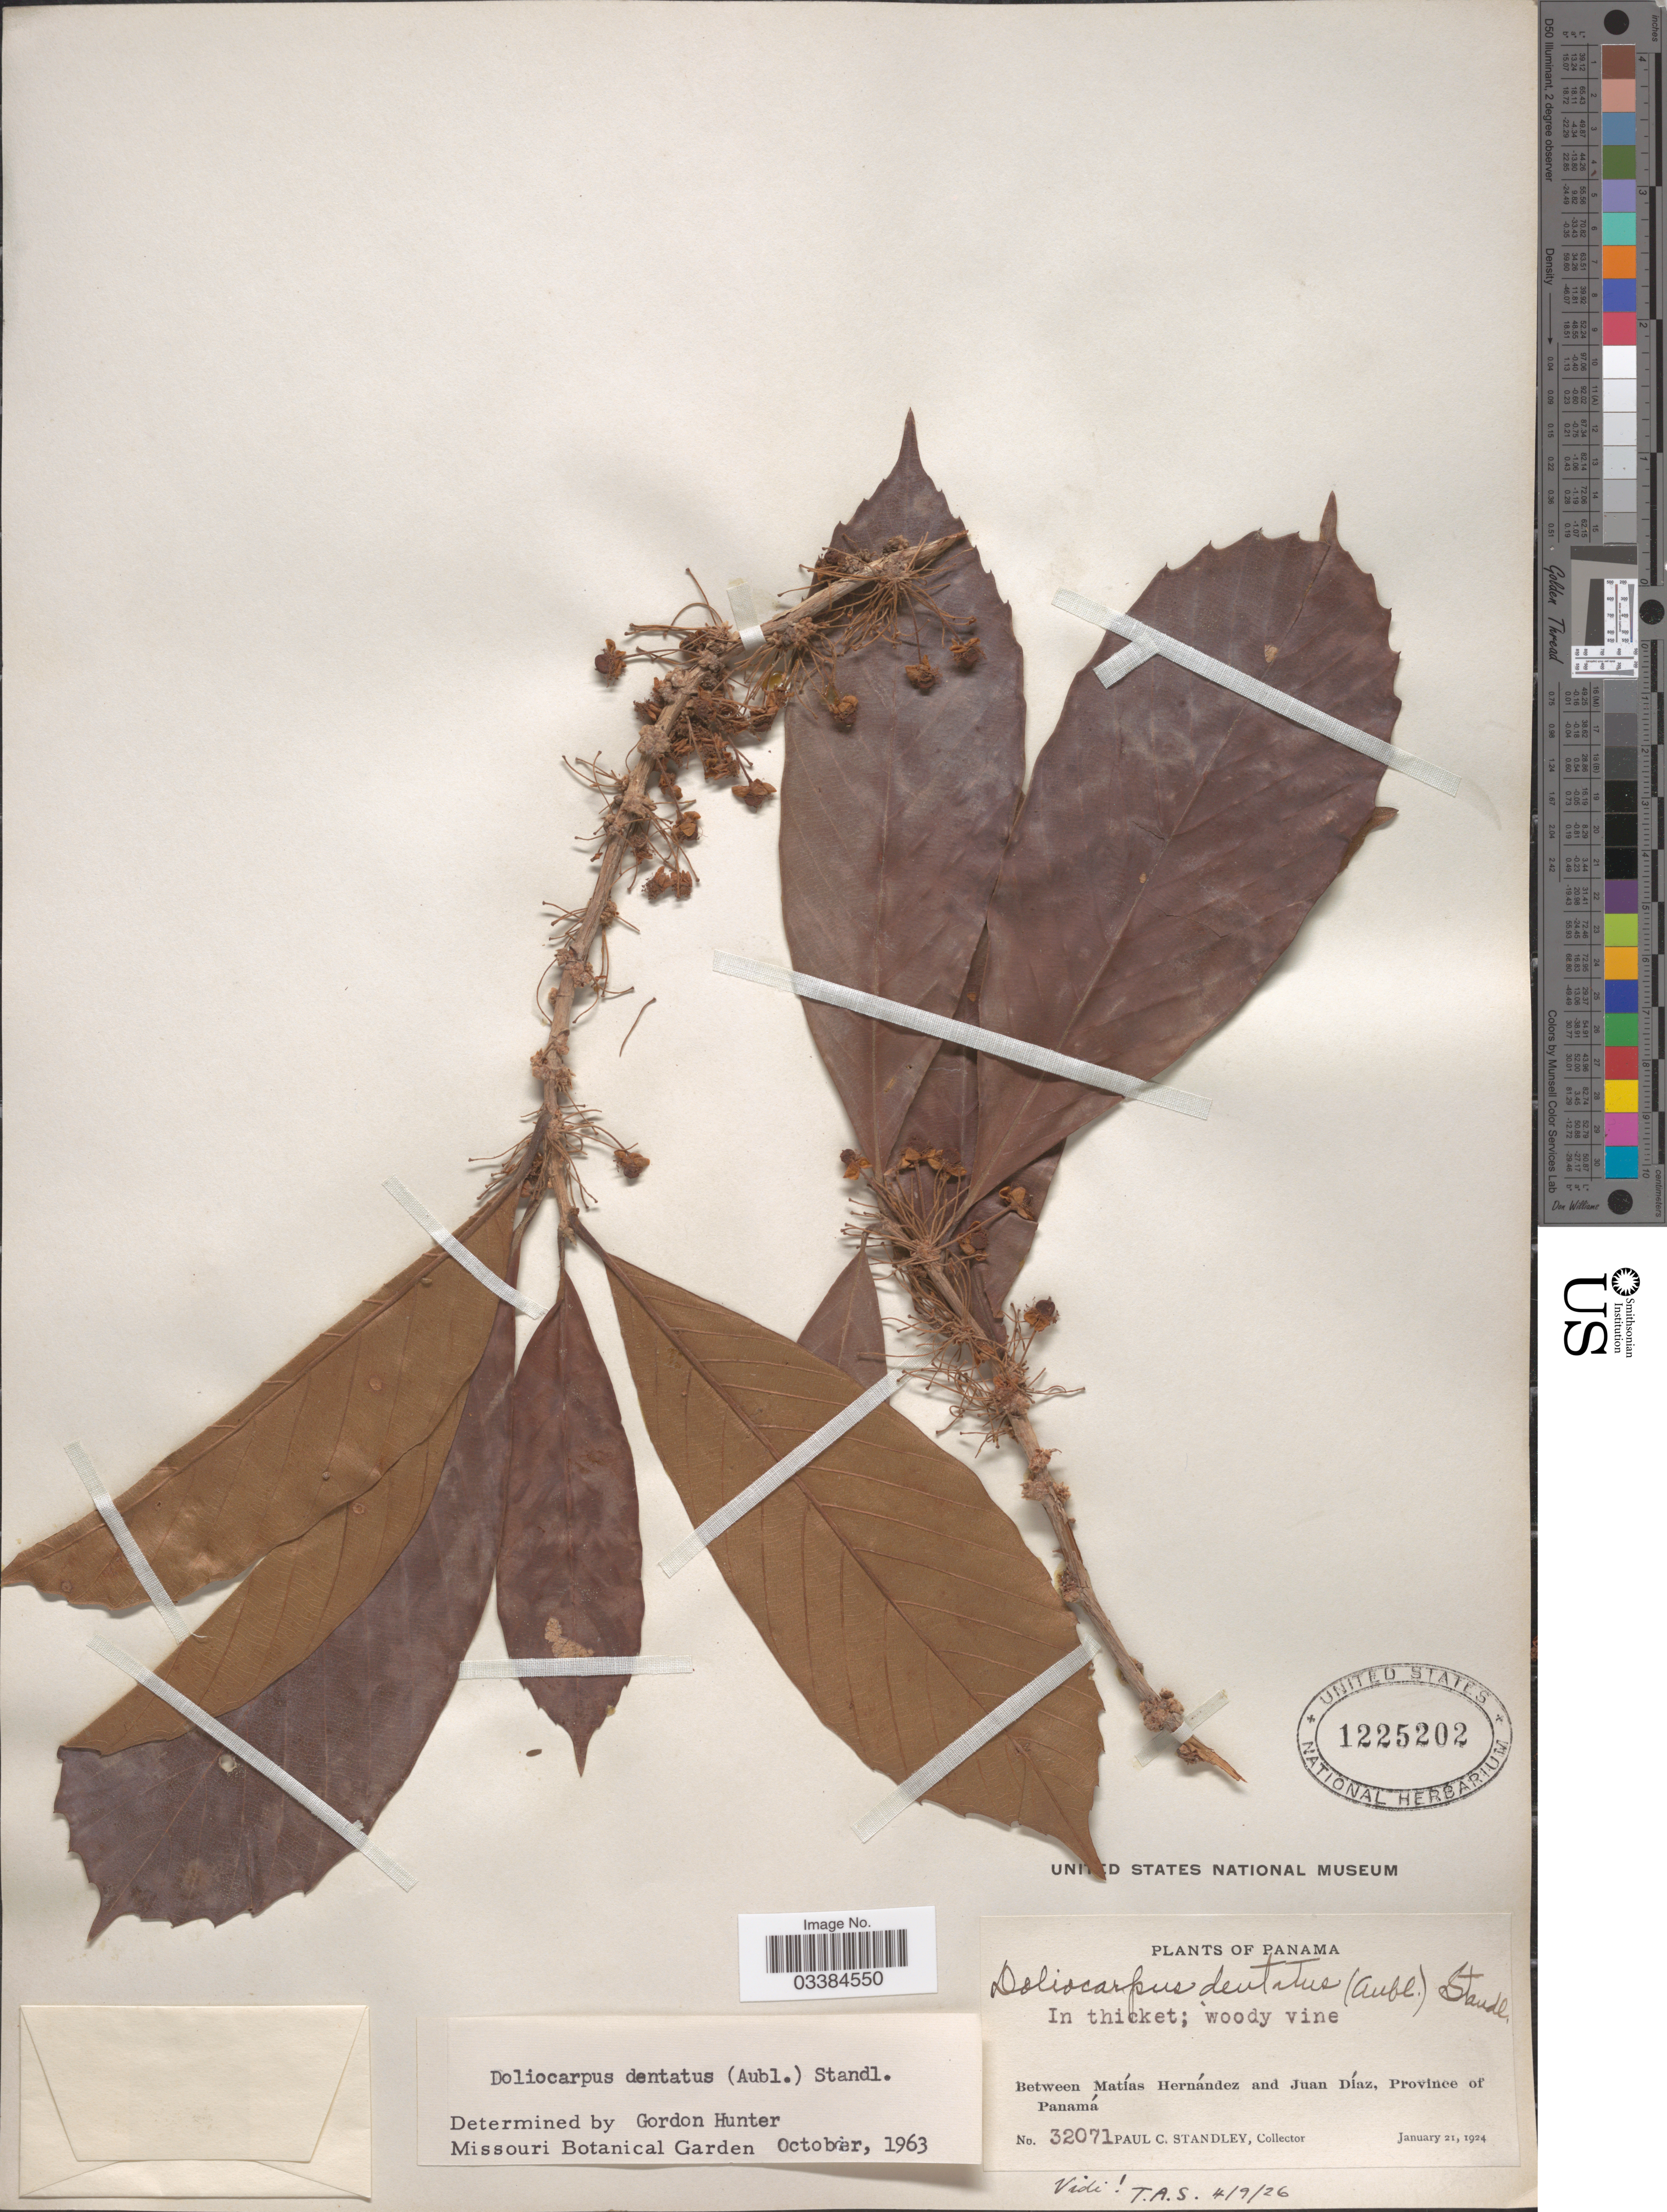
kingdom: Plantae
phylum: Tracheophyta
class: Magnoliopsida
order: Dilleniales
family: Dilleniaceae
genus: Doliocarpus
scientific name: Doliocarpus dentatus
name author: (Aubl.) Standl.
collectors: P. C. Standley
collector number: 32071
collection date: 1924-01-21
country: Panama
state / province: Panamá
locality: Between Matías Hernández and Juan Díaz.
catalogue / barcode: US 1225202